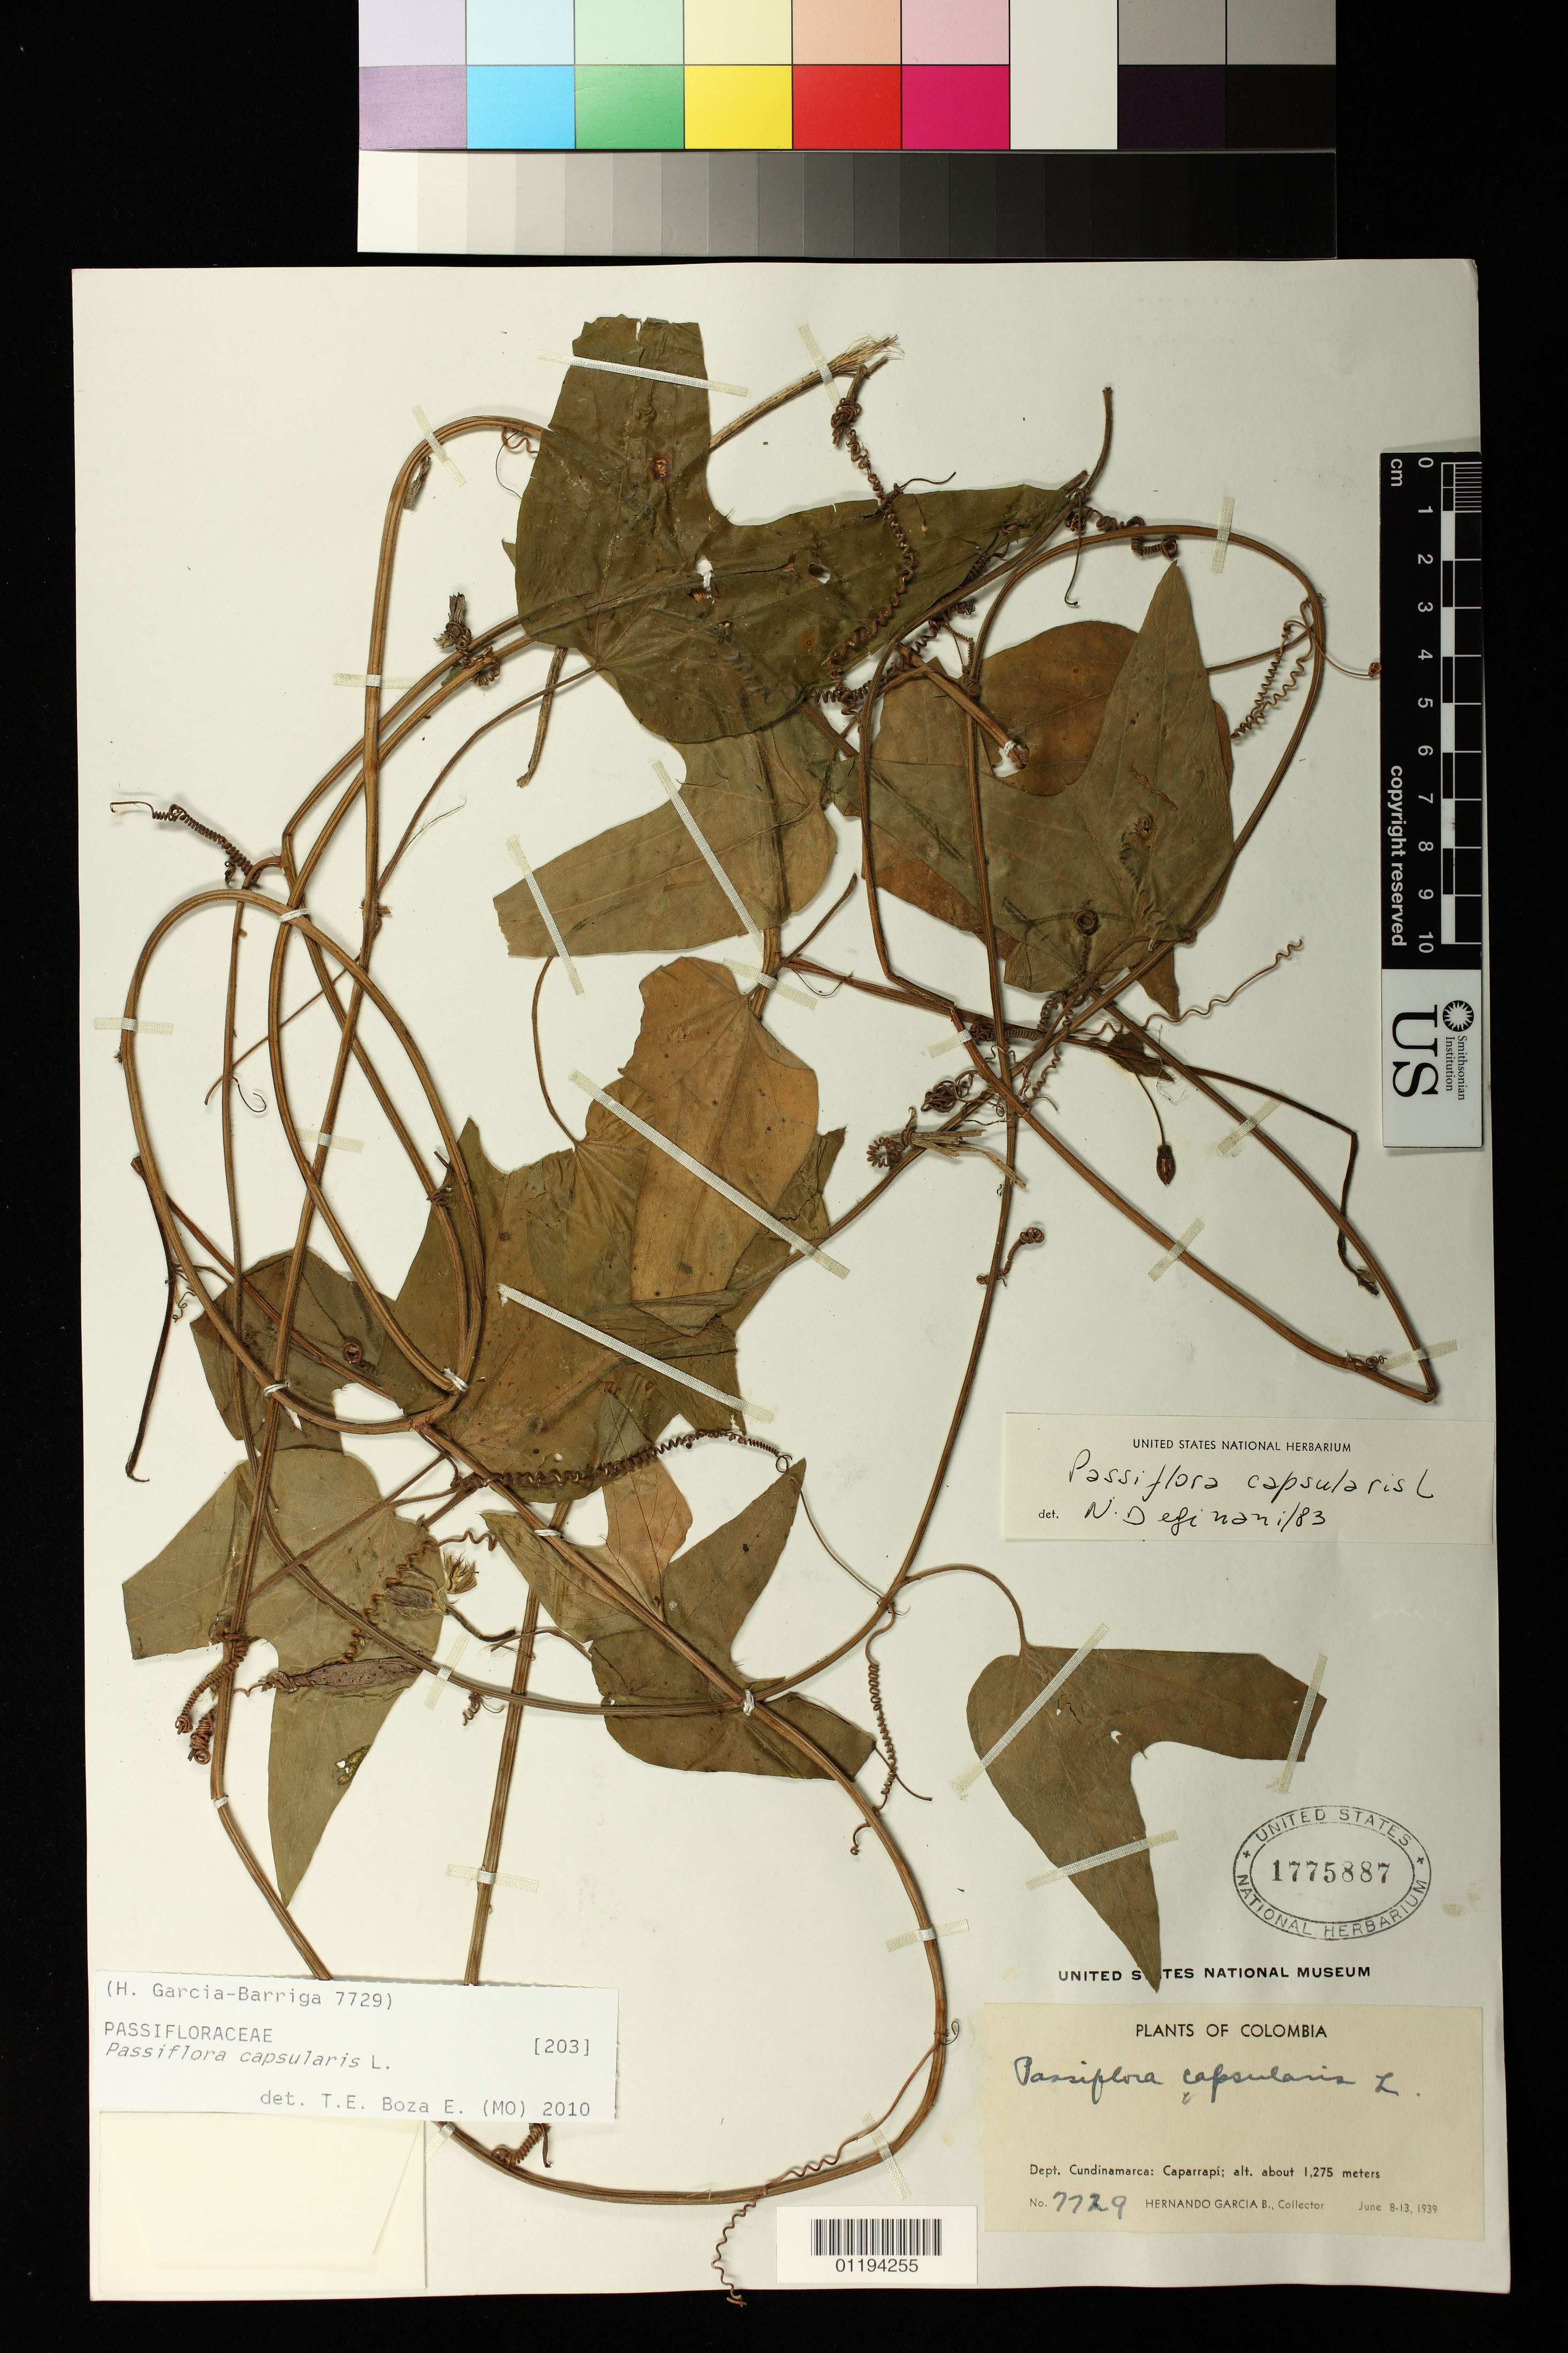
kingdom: Plantae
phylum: Tracheophyta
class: Magnoliopsida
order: Malpighiales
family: Passifloraceae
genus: Passiflora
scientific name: Passiflora capsularis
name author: L.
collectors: H. Garcia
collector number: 7729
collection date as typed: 1939 Jun 08 1939 Jun 13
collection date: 1939-06-08/1939-06-13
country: Colombia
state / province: Cundinamarca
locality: Dept. Cundinamarca: Caparrapi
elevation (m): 1275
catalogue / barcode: US 1775887